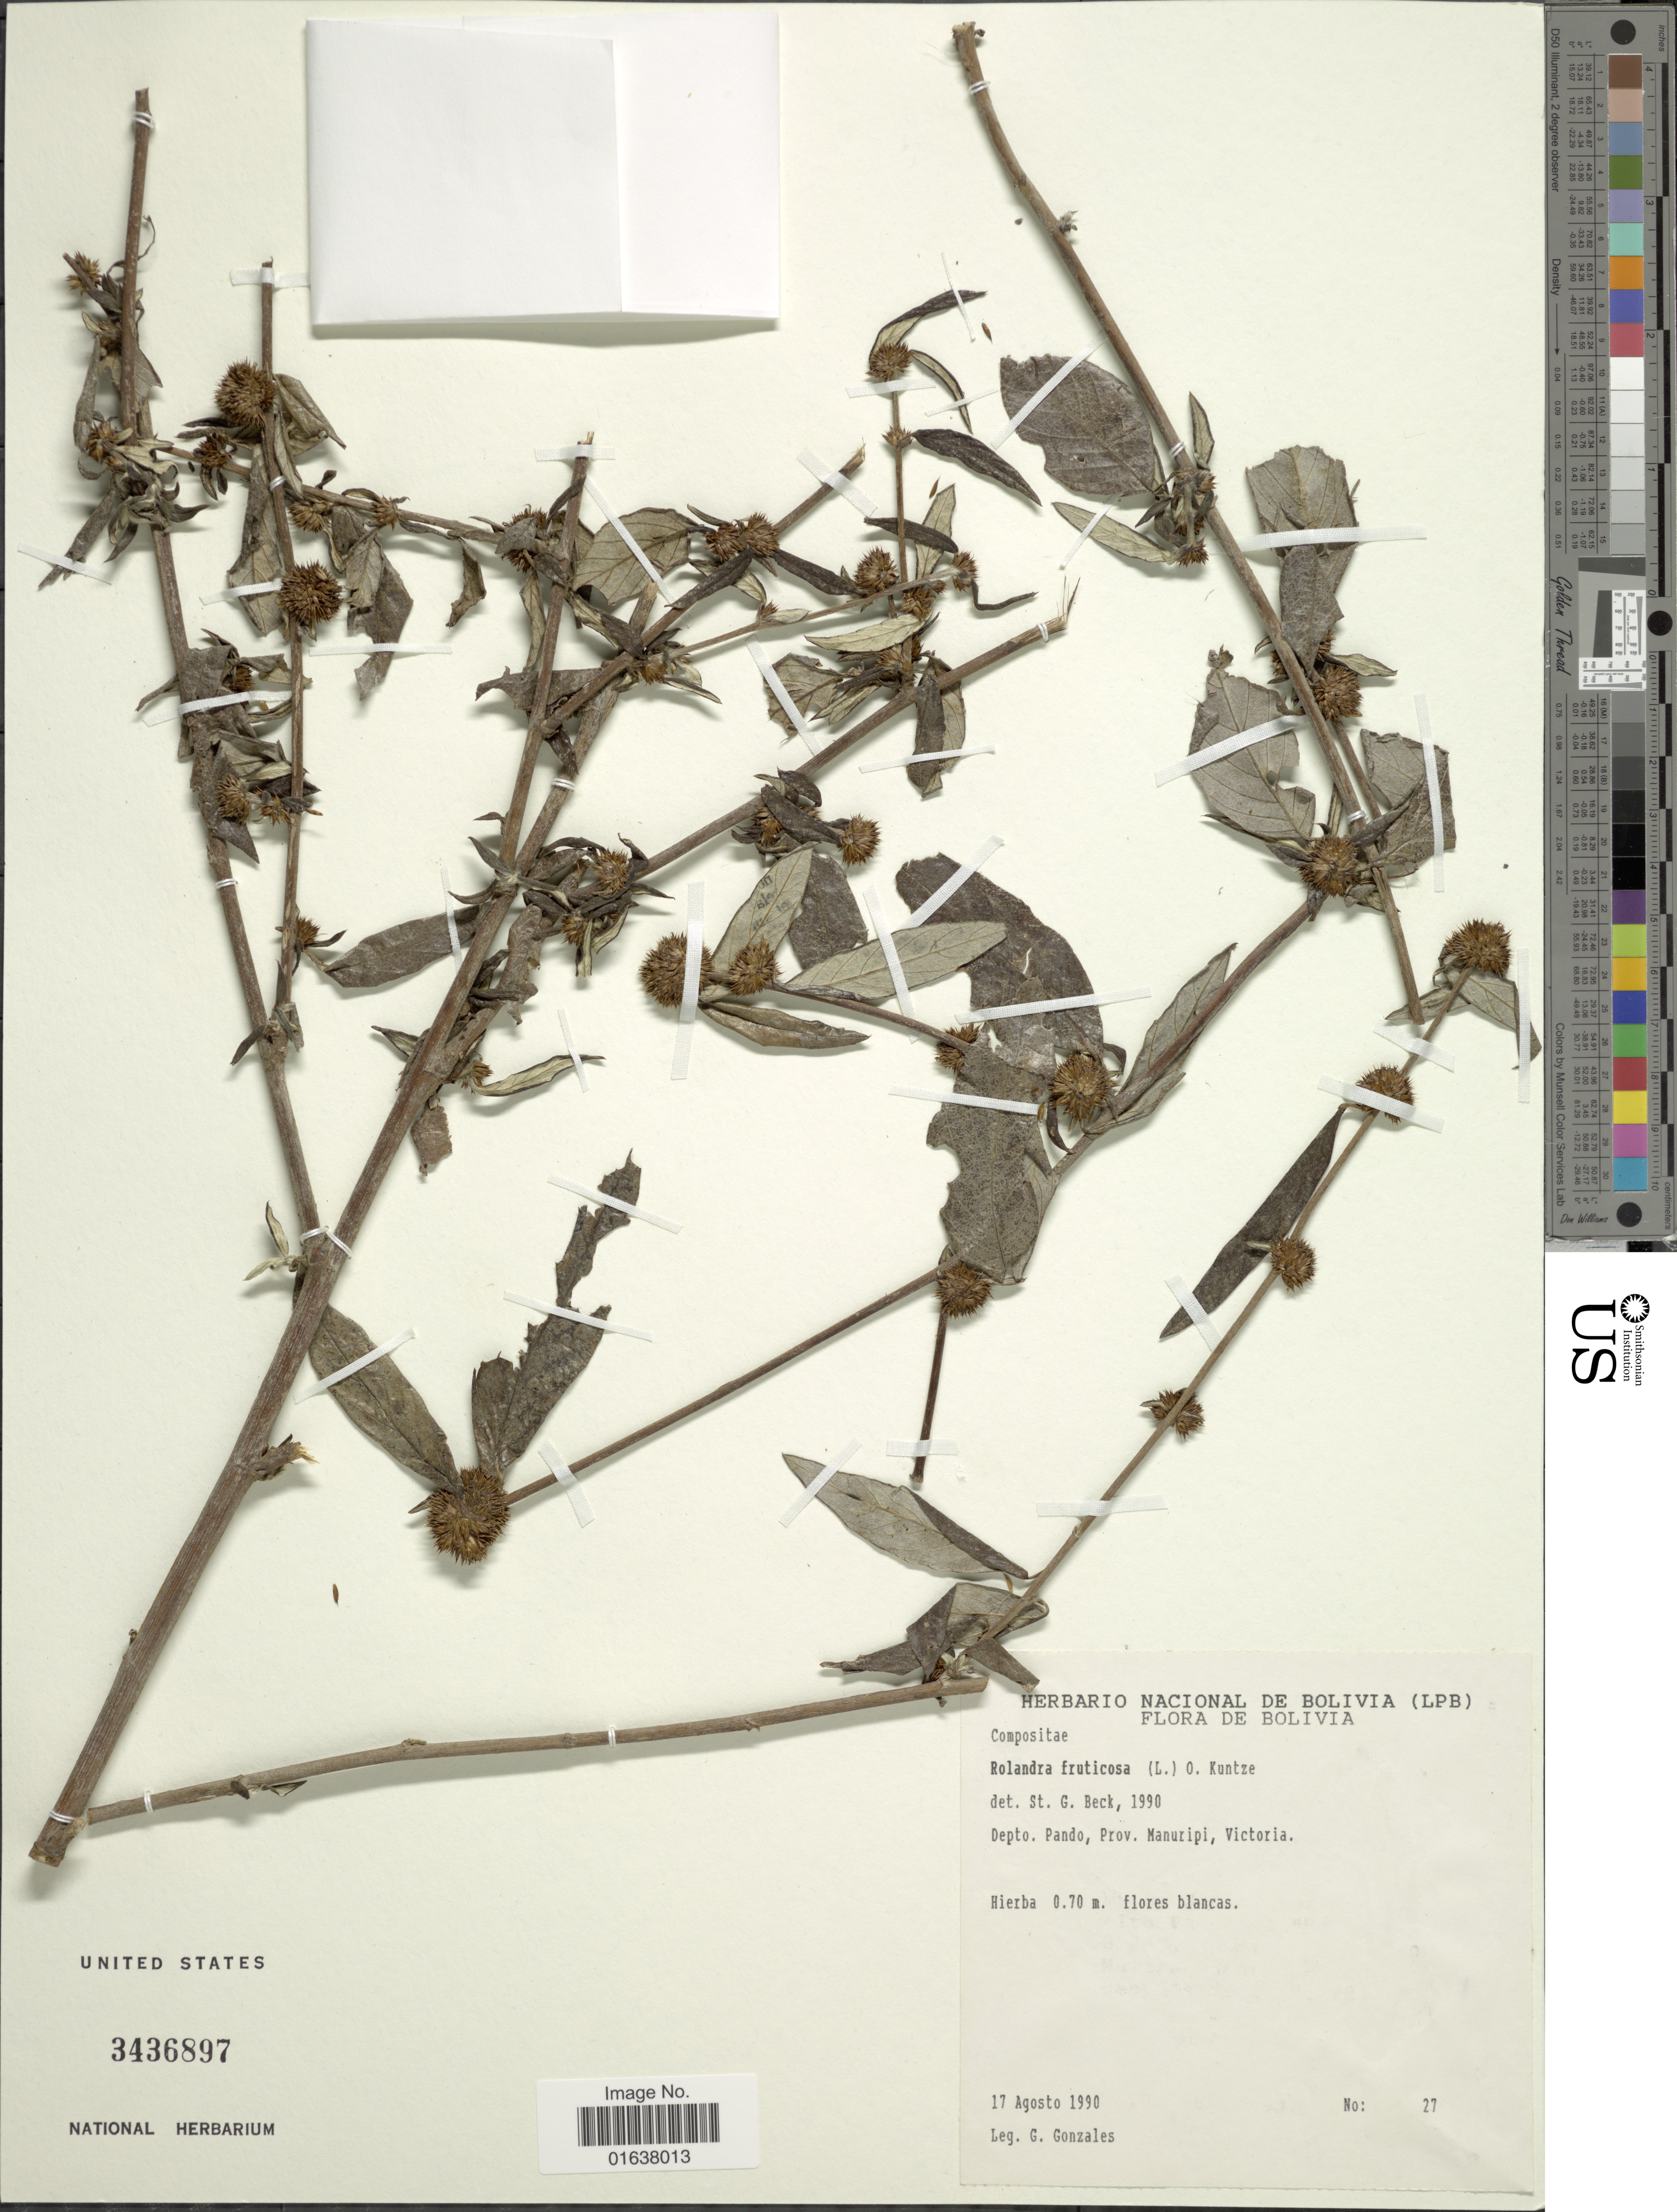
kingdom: Plantae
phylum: Tracheophyta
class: Magnoliopsida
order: Asterales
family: Asteraceae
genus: Rolandra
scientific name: Rolandra fruticosa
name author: (L.) Kuntze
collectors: G. Gonzales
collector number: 27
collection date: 1990-08-17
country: Bolivia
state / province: Pando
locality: Depto. Pando, Prov. Manuripi, Victoria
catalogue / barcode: US 3436897